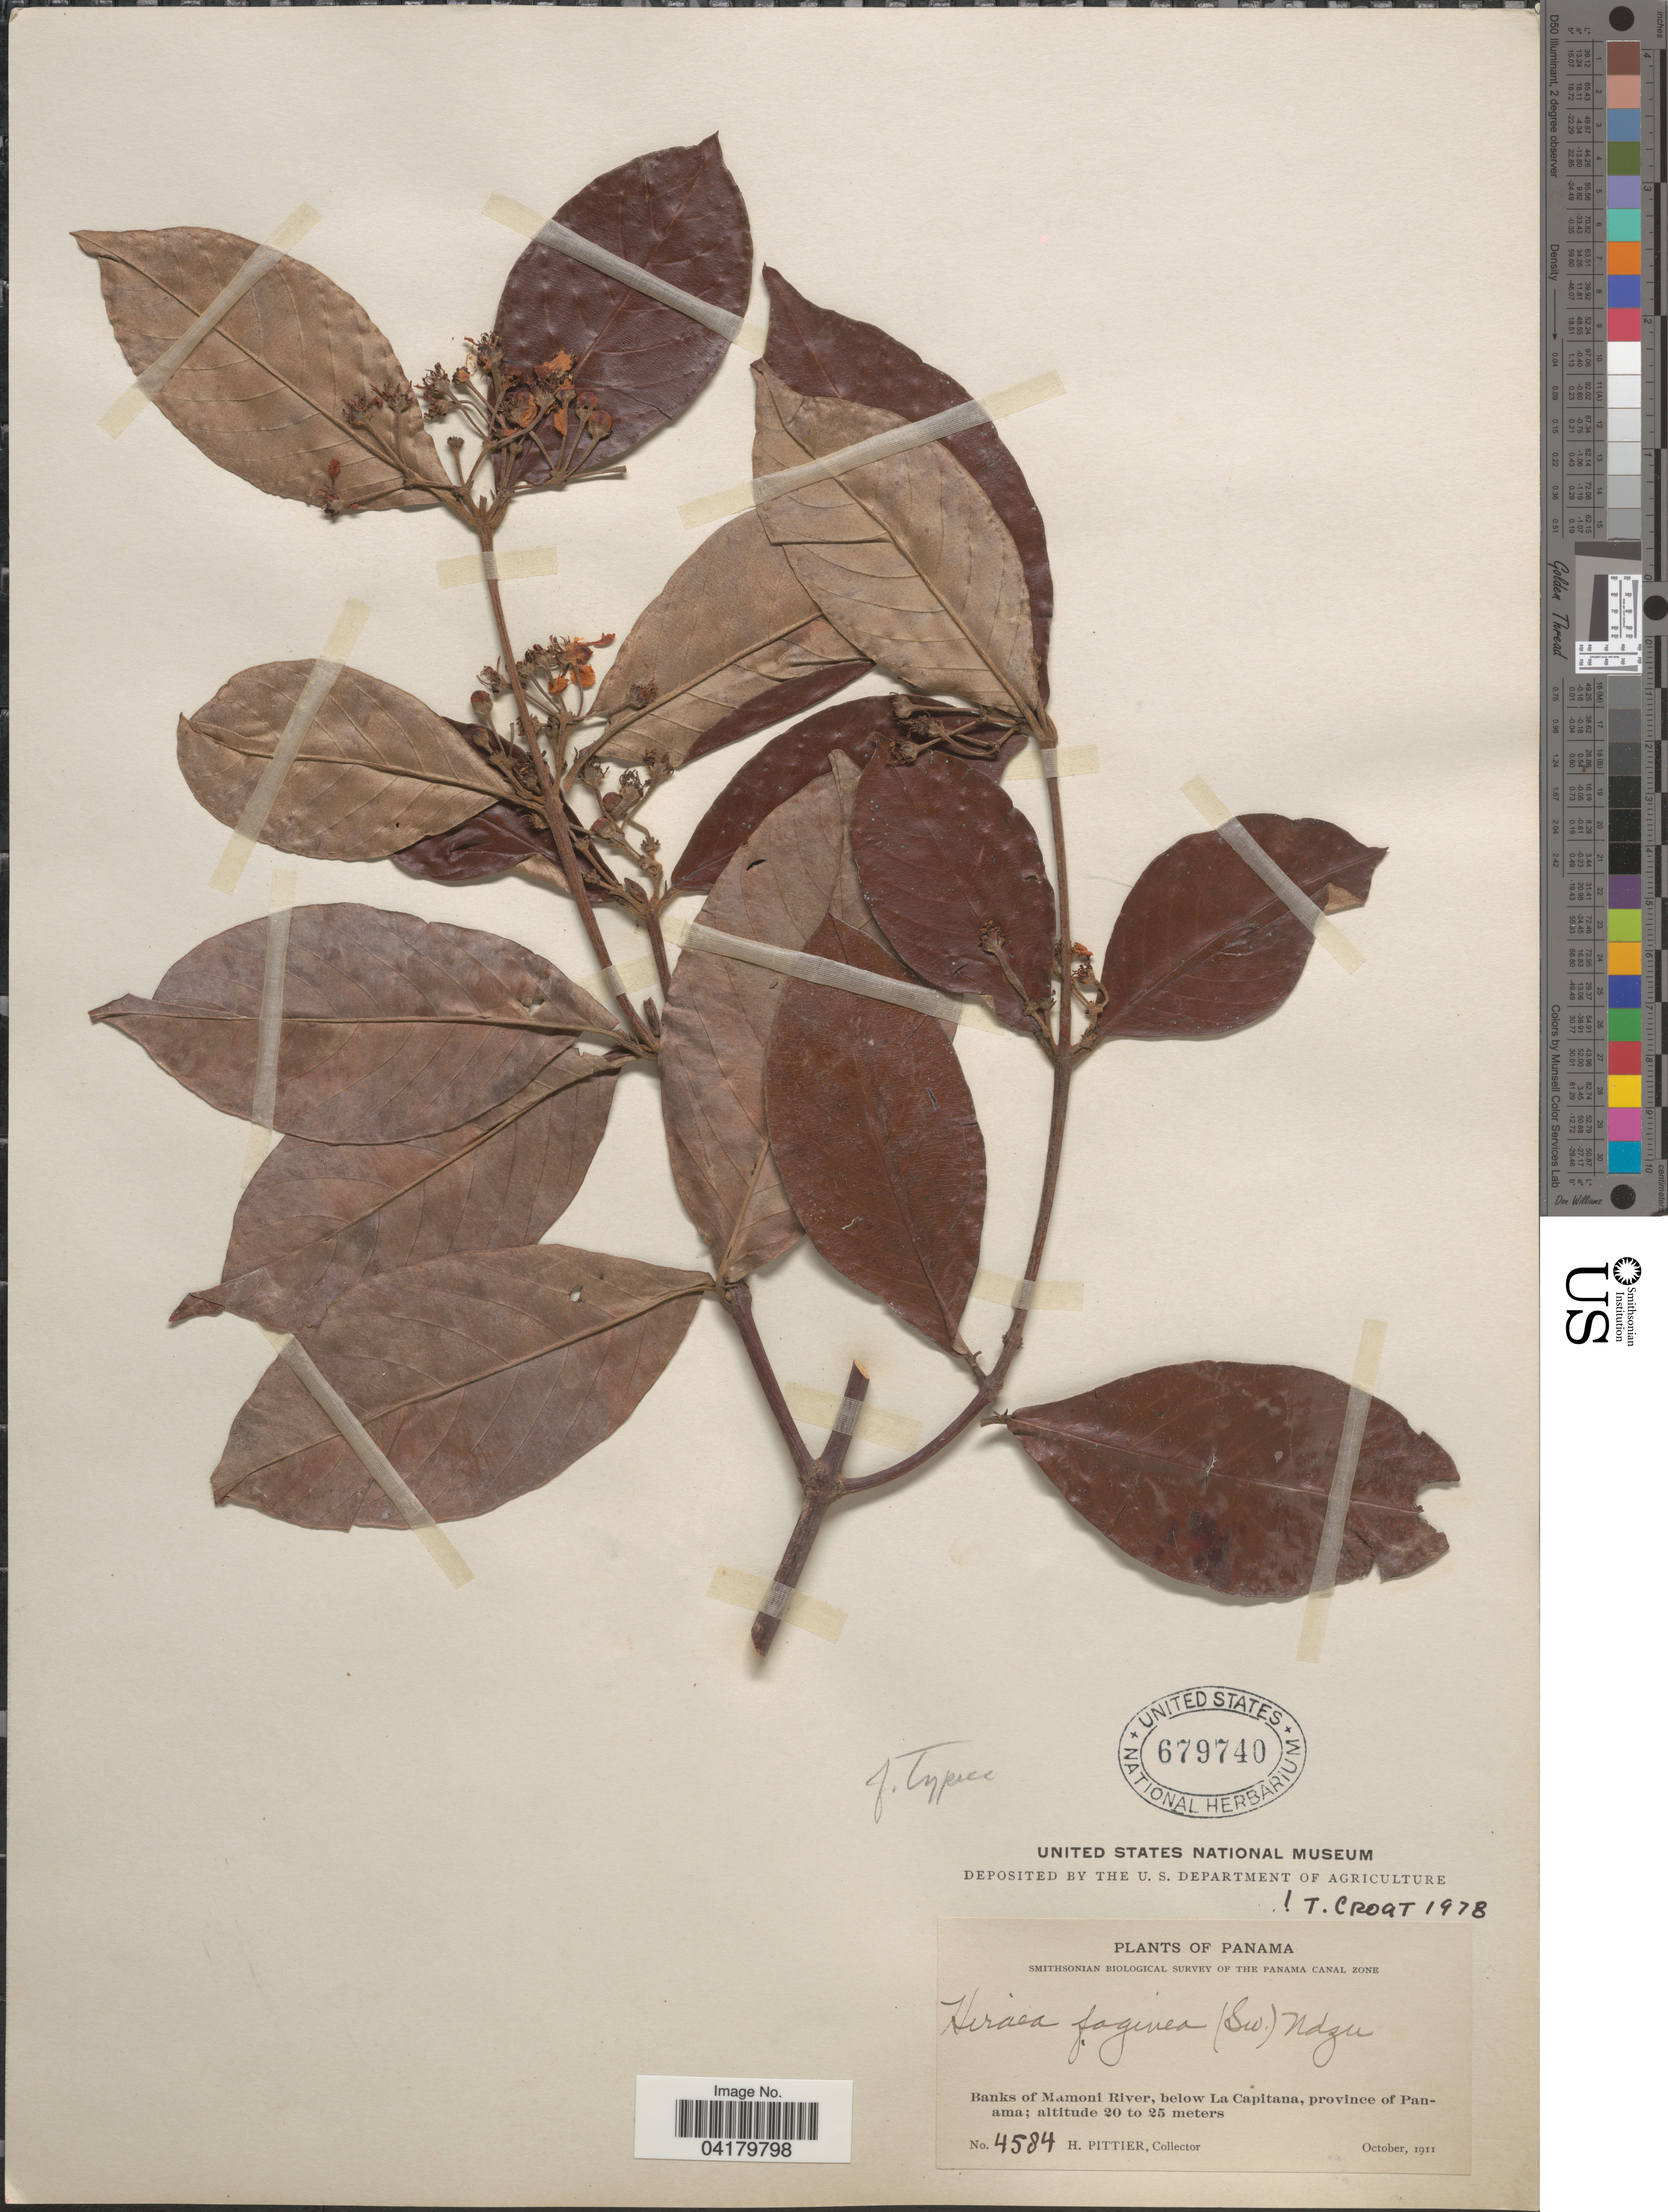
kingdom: Plantae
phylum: Tracheophyta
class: Magnoliopsida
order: Malpighiales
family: Malpighiaceae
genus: Hiraea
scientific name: Hiraea faginea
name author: (Sw.) Nied.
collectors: H. F. Pittier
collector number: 4584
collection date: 1911-10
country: Panama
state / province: Panamá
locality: Smithsonian Biological Survey of The Panama Canal Zone. Banks of Mamoni River, below La Capitana.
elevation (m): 20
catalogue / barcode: US 679740